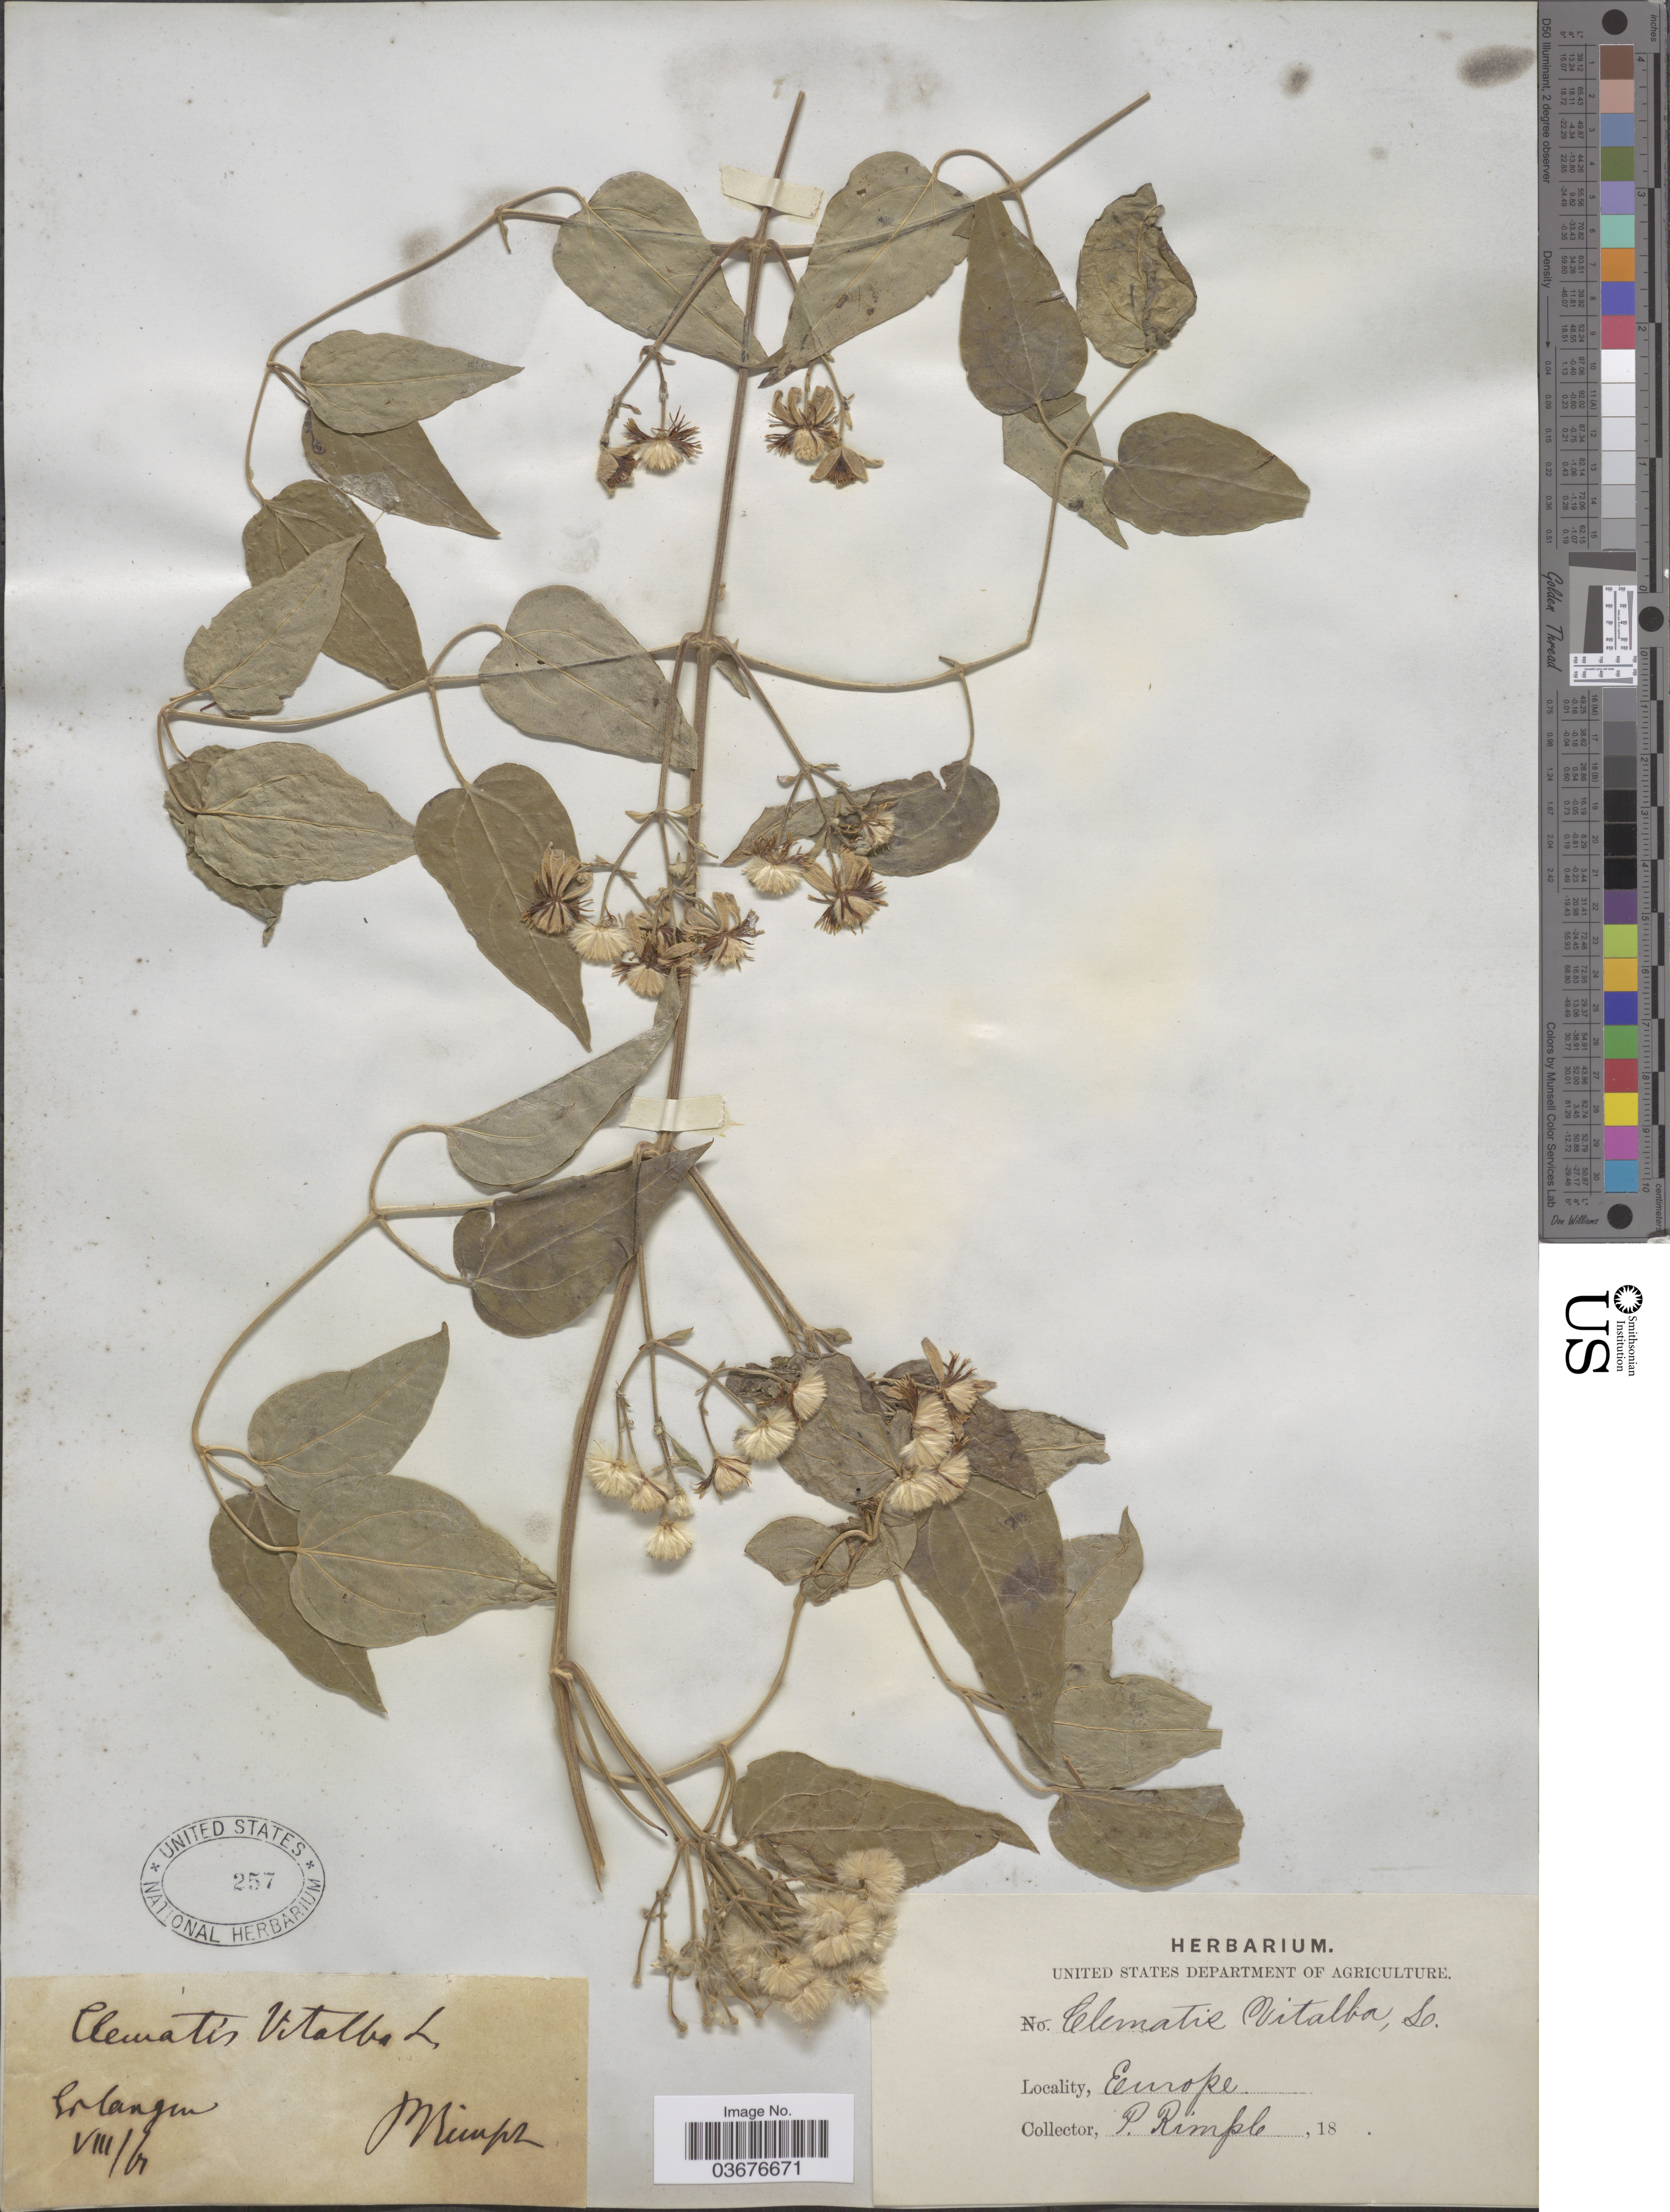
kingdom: Plantae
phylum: Tracheophyta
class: Magnoliopsida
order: Ranunculales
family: Ranunculaceae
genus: Clematis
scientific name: Clematis vitalba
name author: L.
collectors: P. Rimple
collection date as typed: Transcribed d/m/y: /8/61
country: Germany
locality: Erlangen, Europe.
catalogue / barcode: US 257